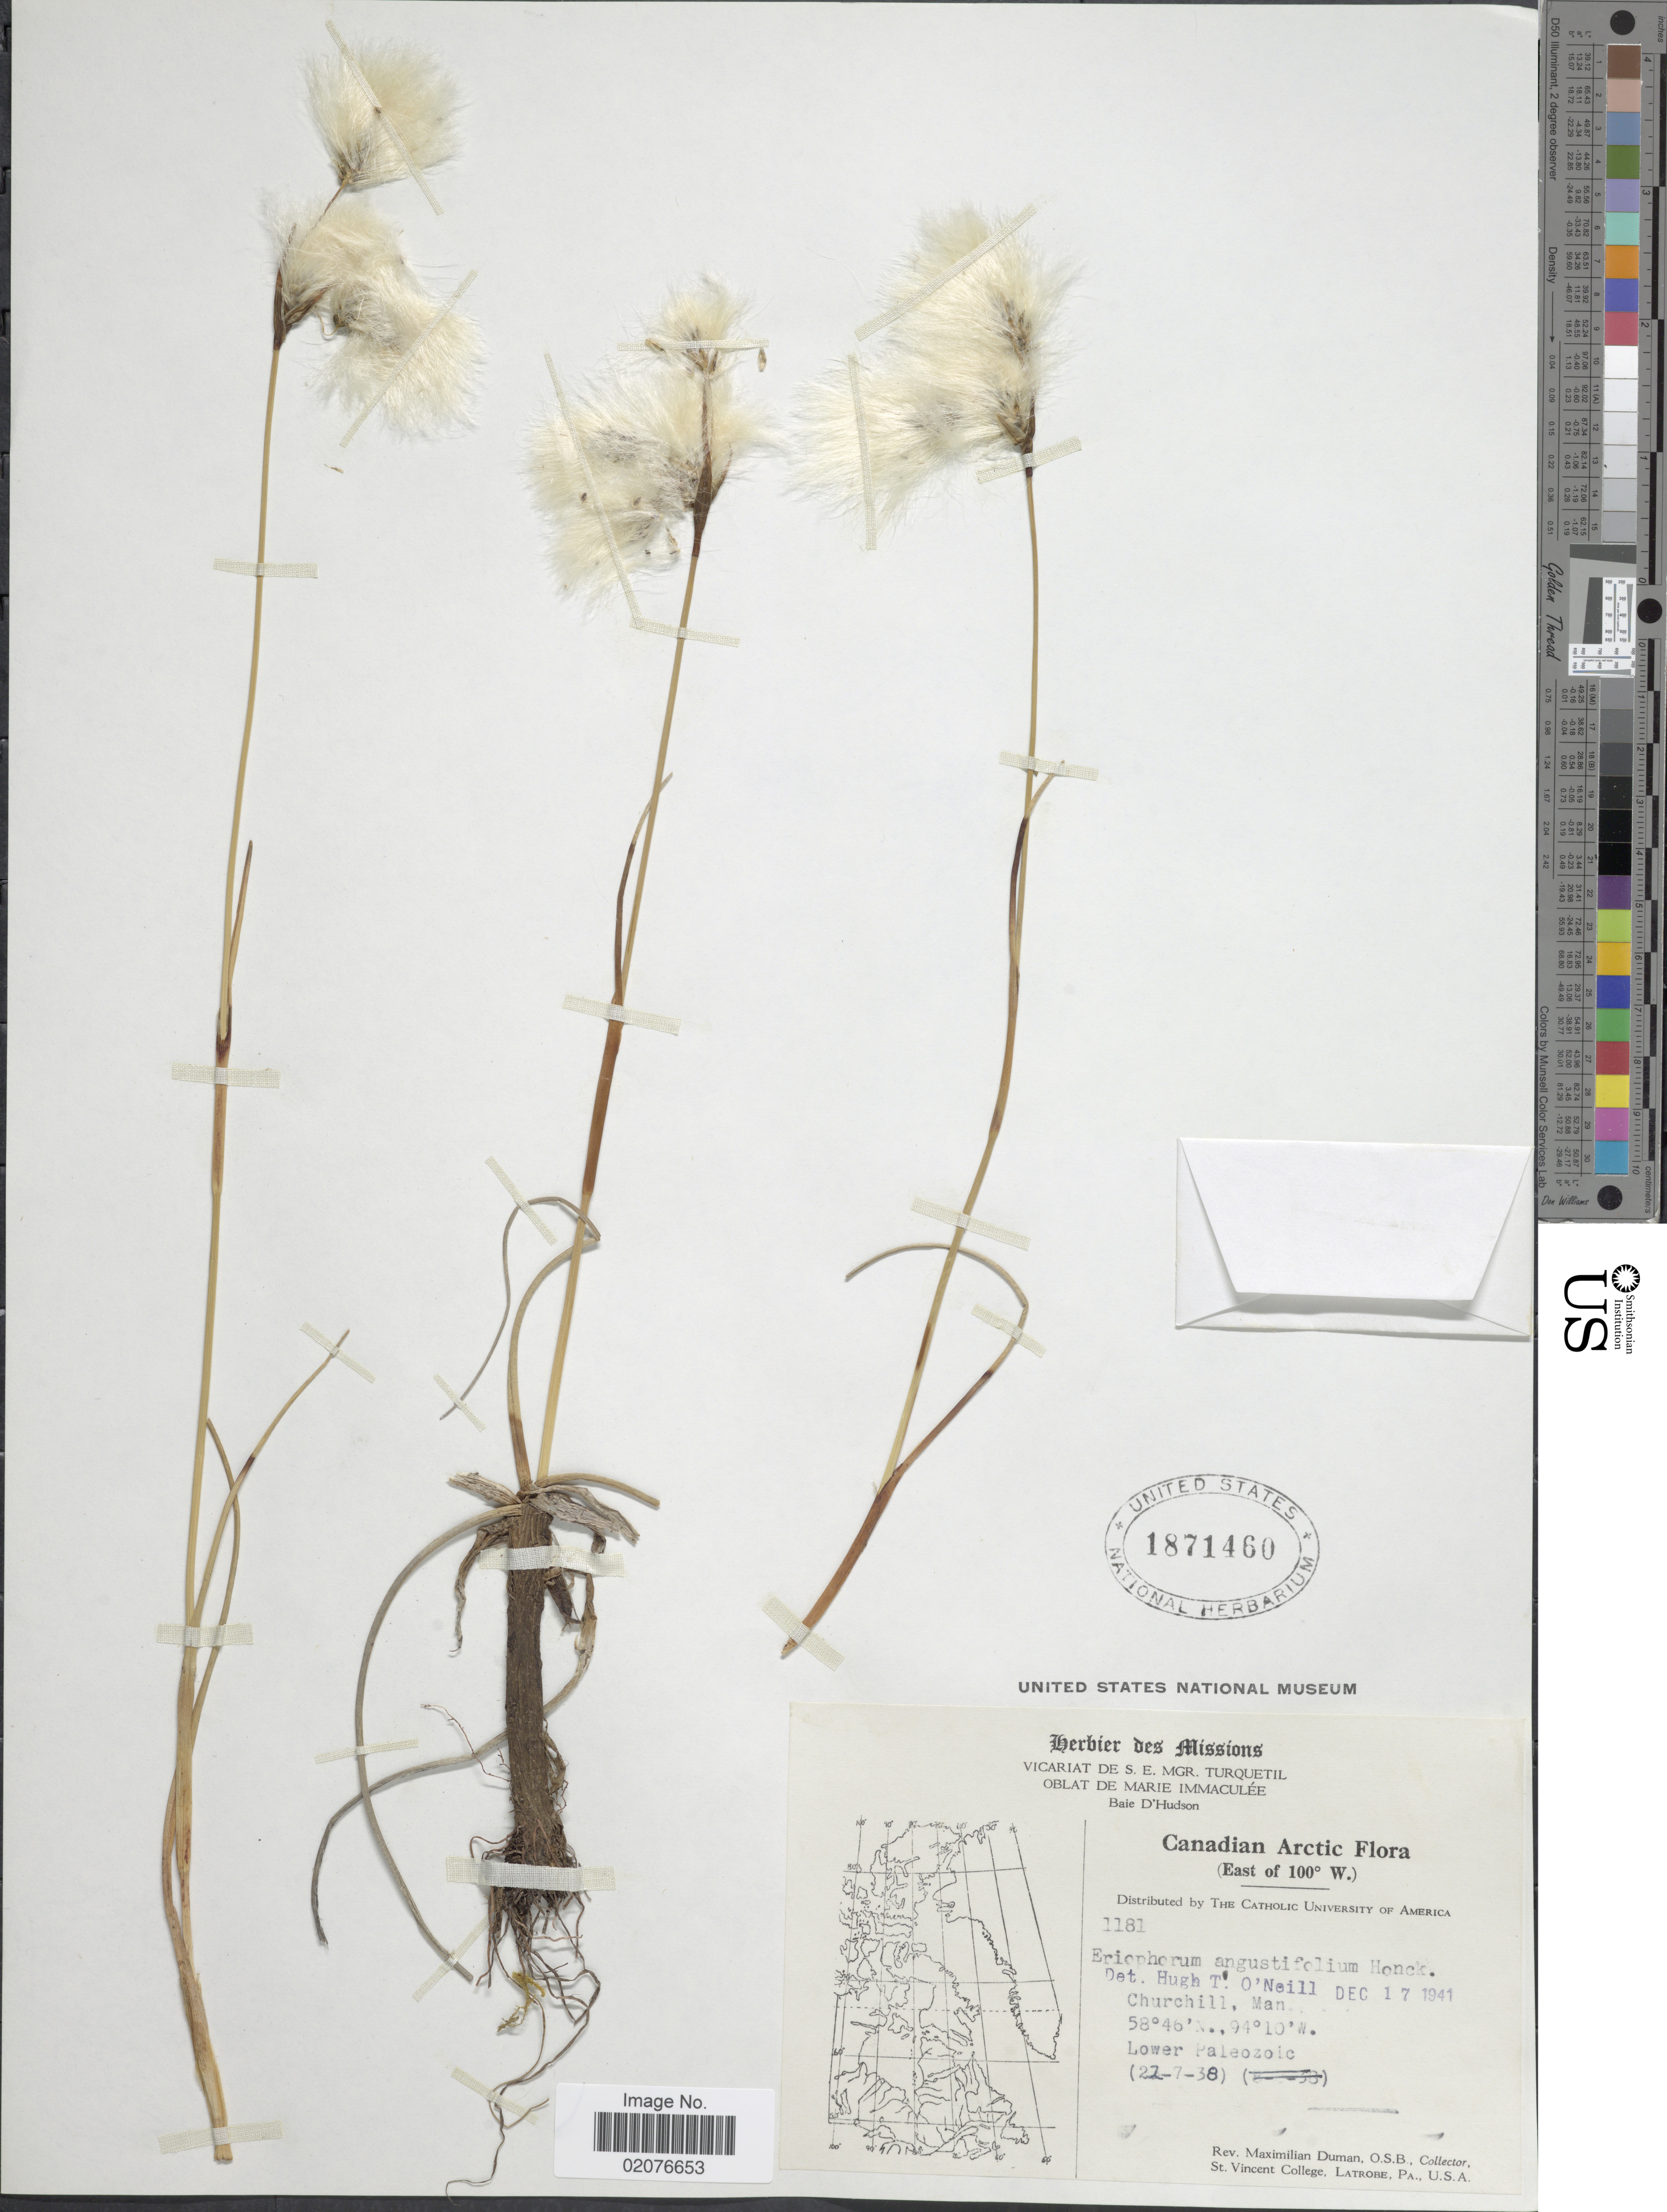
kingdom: Plantae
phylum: Tracheophyta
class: Liliopsida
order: Poales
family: Cyperaceae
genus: Eriophorum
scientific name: Eriophorum angustifolium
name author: Honck.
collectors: M. Duman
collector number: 1181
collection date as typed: Transcribed d/m/y: 21/7/38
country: Canada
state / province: Manitoba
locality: Canadian Arctic (East of 100° W), Churchill, Man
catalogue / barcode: US 1871460